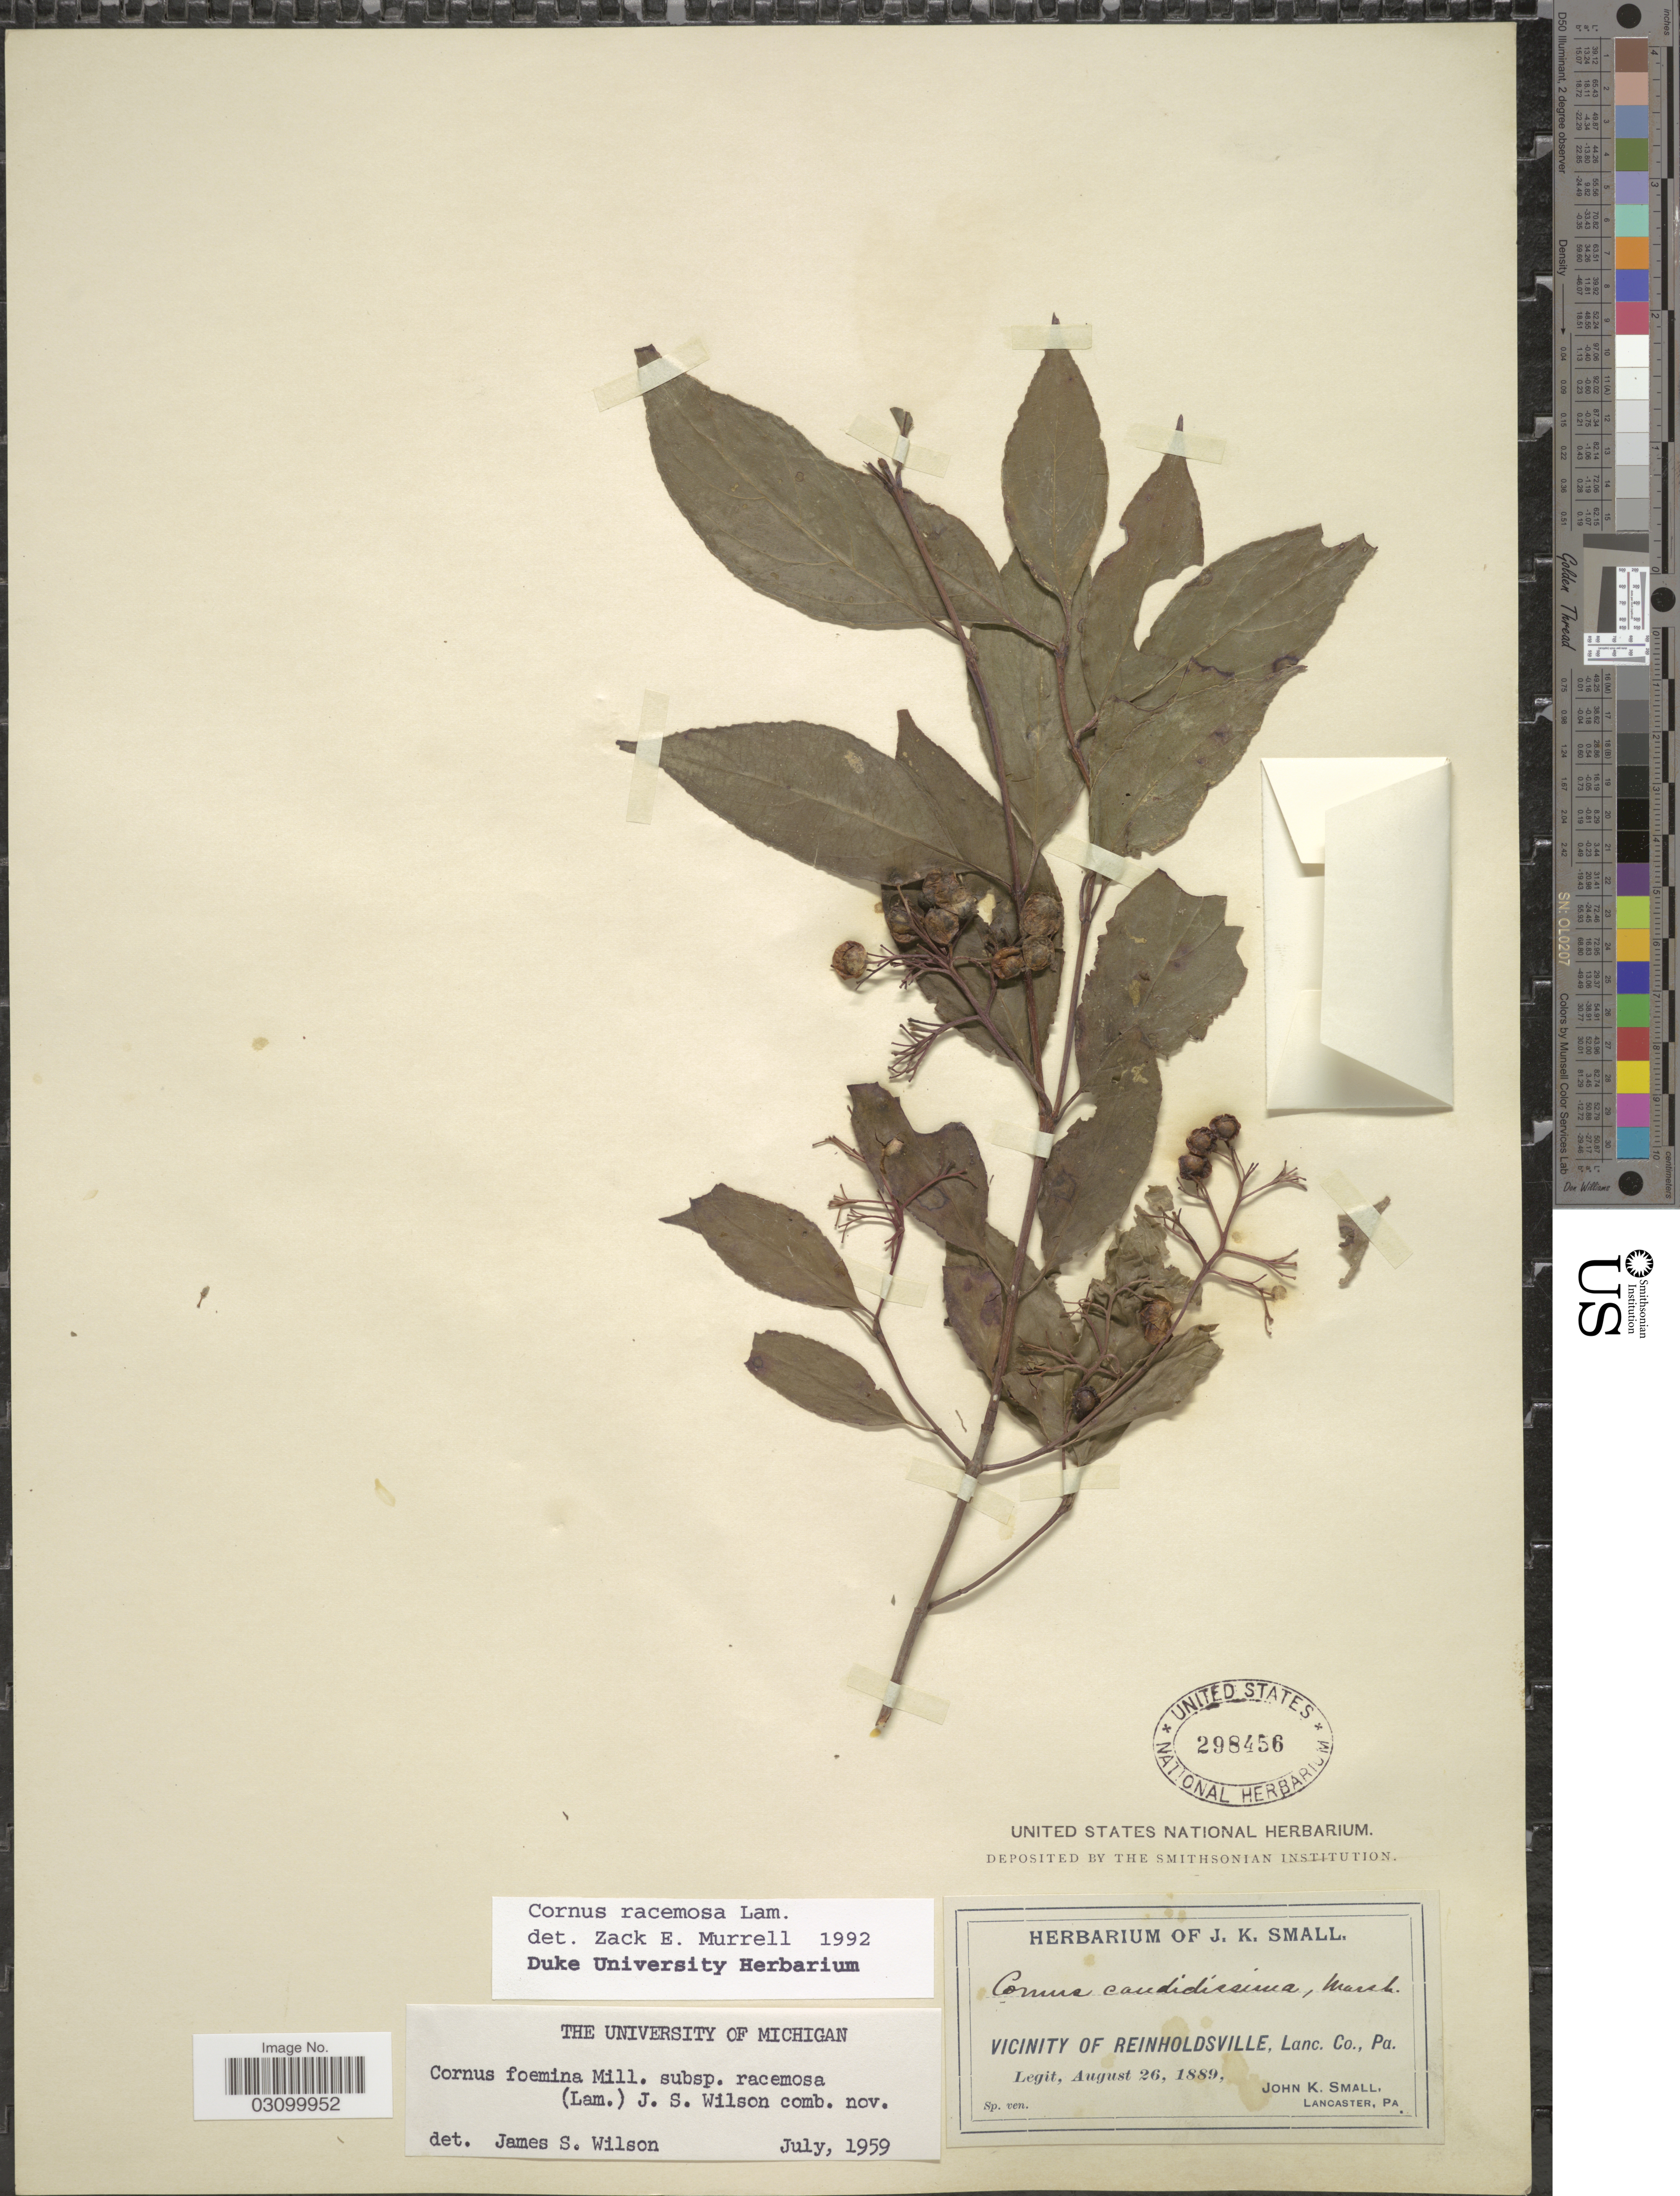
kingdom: Plantae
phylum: Tracheophyta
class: Magnoliopsida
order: Cornales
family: Cornaceae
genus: Cornus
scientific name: Cornus racemosa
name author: Lam.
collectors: J. K. Small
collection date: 1889-08-26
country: United States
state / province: Pennsylvania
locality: Vicinity of Reinholdsville, Lanc. Co.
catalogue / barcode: US 298456